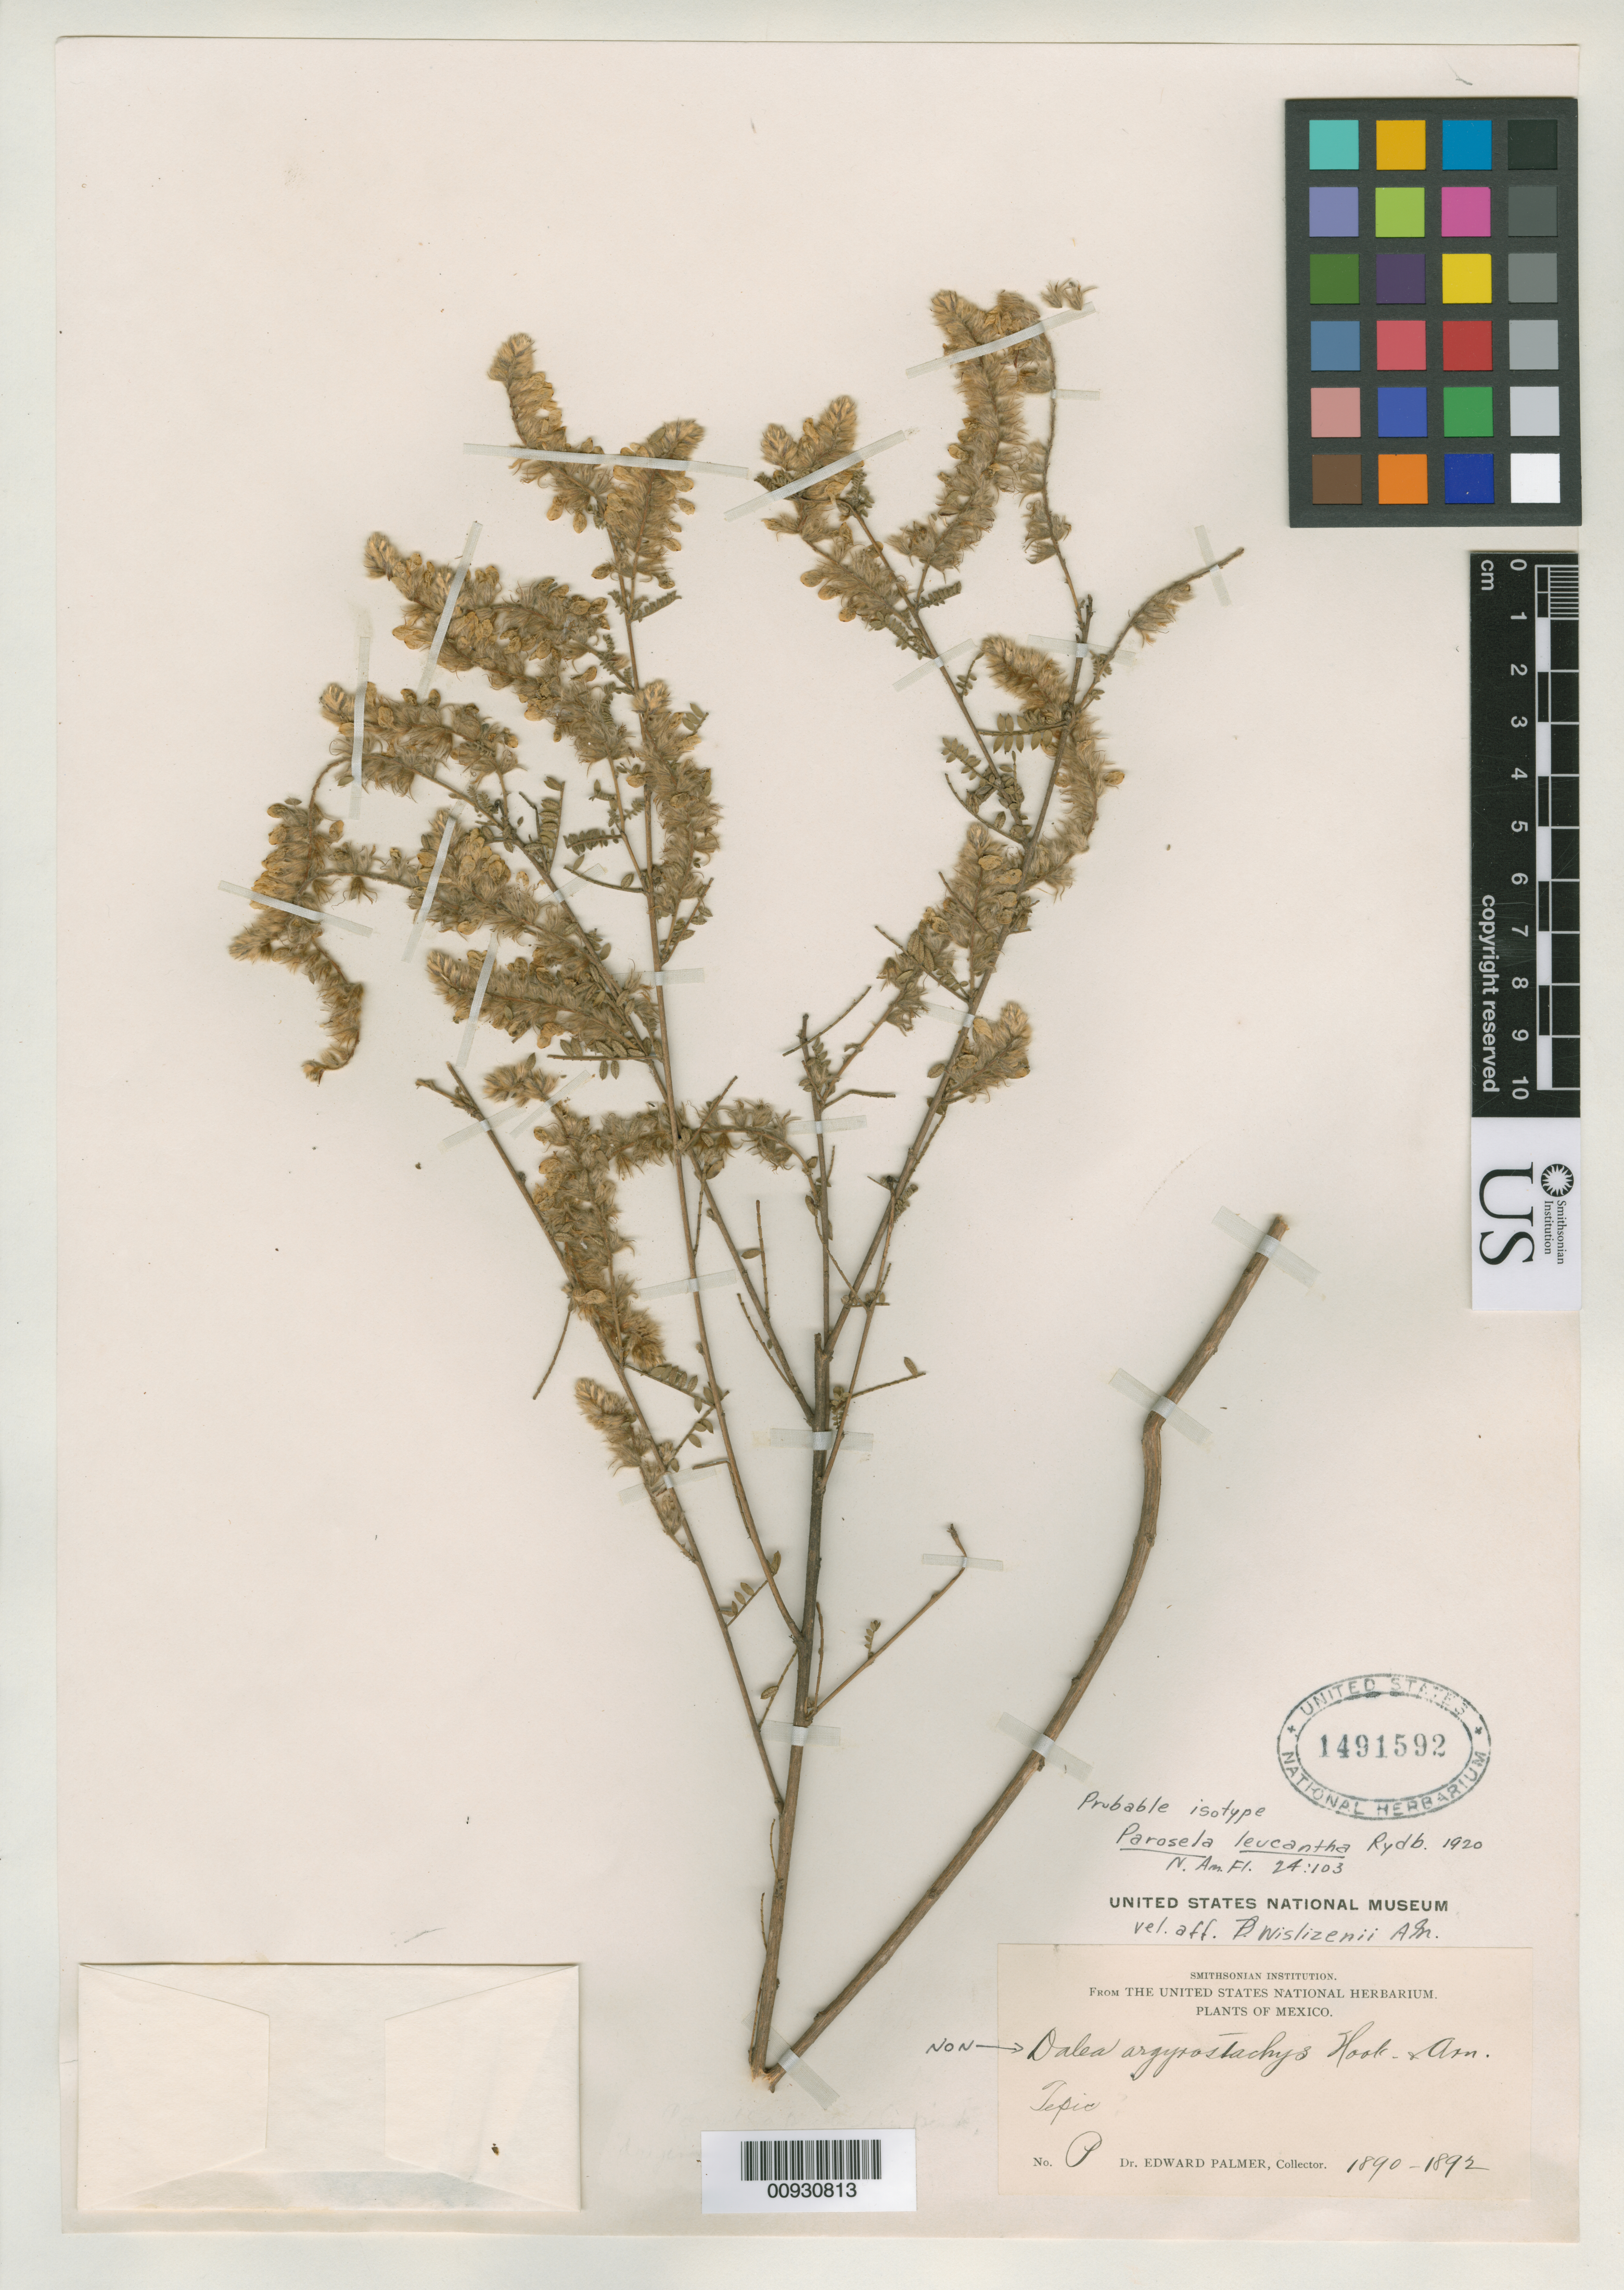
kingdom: Plantae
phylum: Tracheophyta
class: Magnoliopsida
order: Fabales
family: Fabaceae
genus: Parosela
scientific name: Parosela leucantha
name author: Rydb.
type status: Isotype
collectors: E. Palmer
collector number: P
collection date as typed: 1890 to -- --- 1892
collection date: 1890/1892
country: Mexico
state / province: Nayarit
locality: Tepic.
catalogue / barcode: US 1491592